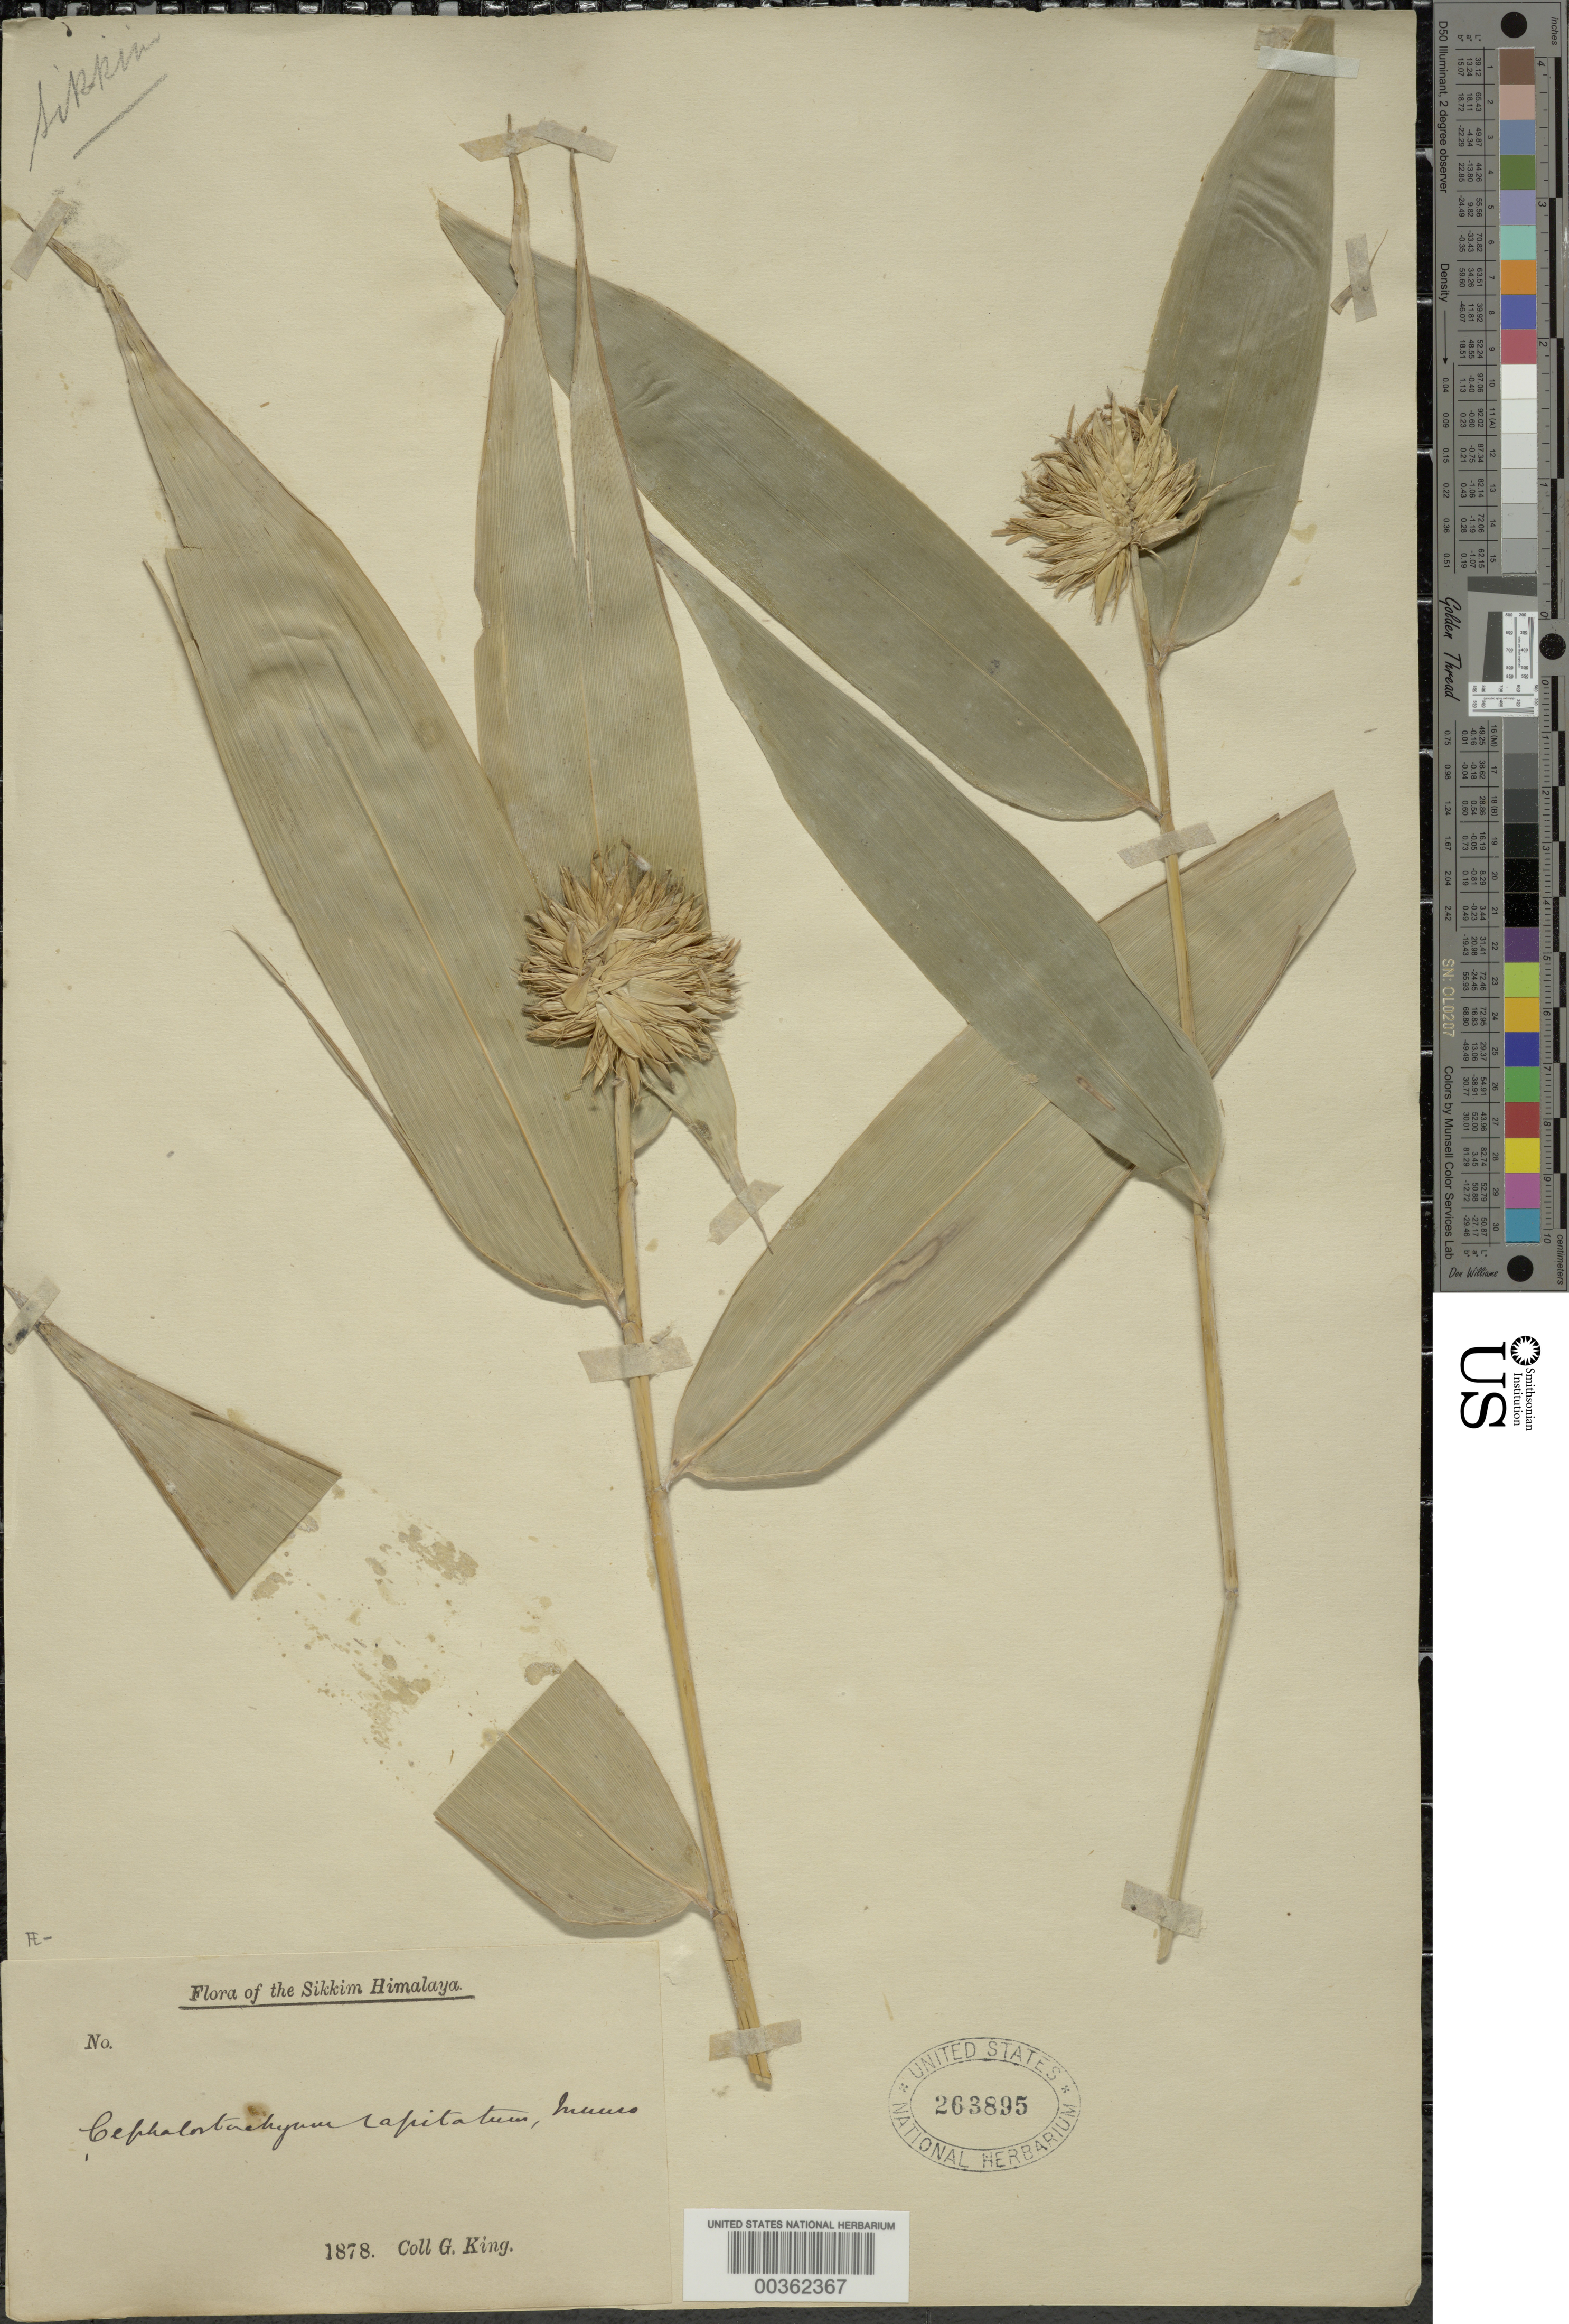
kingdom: Plantae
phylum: Tracheophyta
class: Liliopsida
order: Poales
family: Poaceae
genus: Cephalostachyum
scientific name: Cephalostachyum capitatum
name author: Munro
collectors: G. King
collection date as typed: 1878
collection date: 1878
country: India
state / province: Sikkim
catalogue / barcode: US 263895